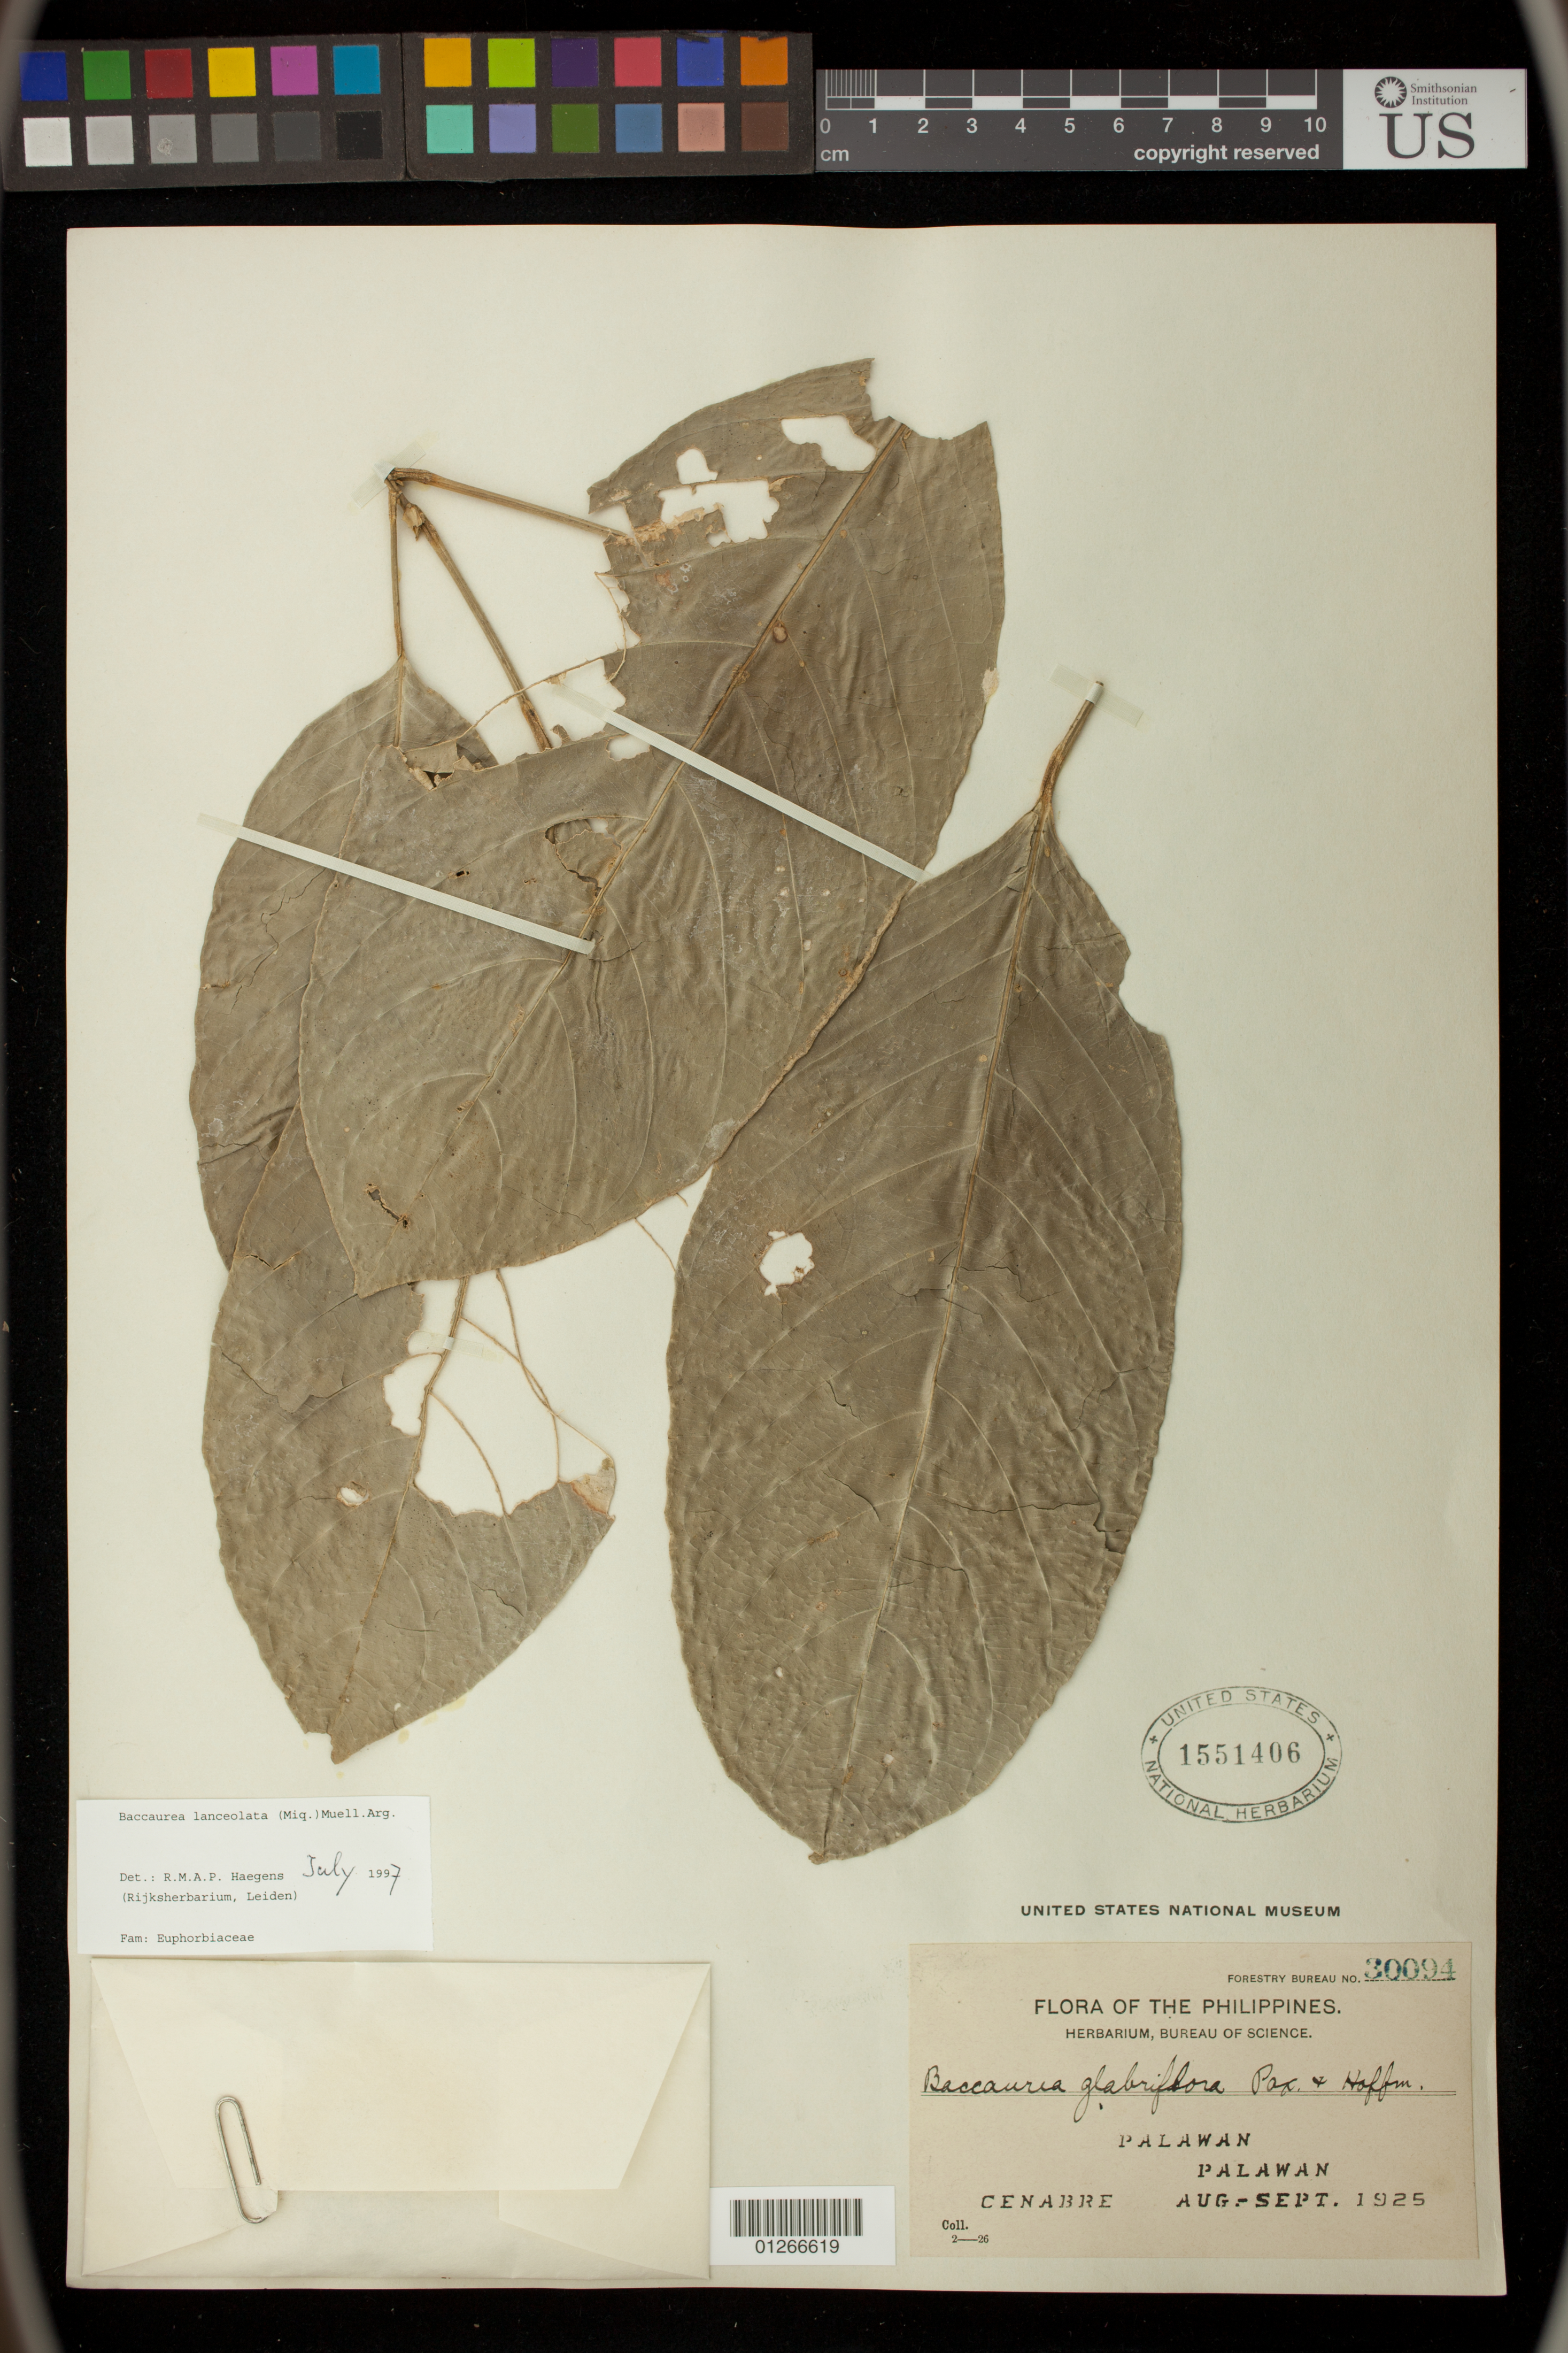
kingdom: Plantae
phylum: Tracheophyta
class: Magnoliopsida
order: Malpighiales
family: Phyllanthaceae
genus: Baccaurea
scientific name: Baccaurea lanceolata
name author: (Miq.) Müll. Arg.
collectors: -. Cenabre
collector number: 30094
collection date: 1925-08/1925-09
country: Philippines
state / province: Mimaropa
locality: Palawan